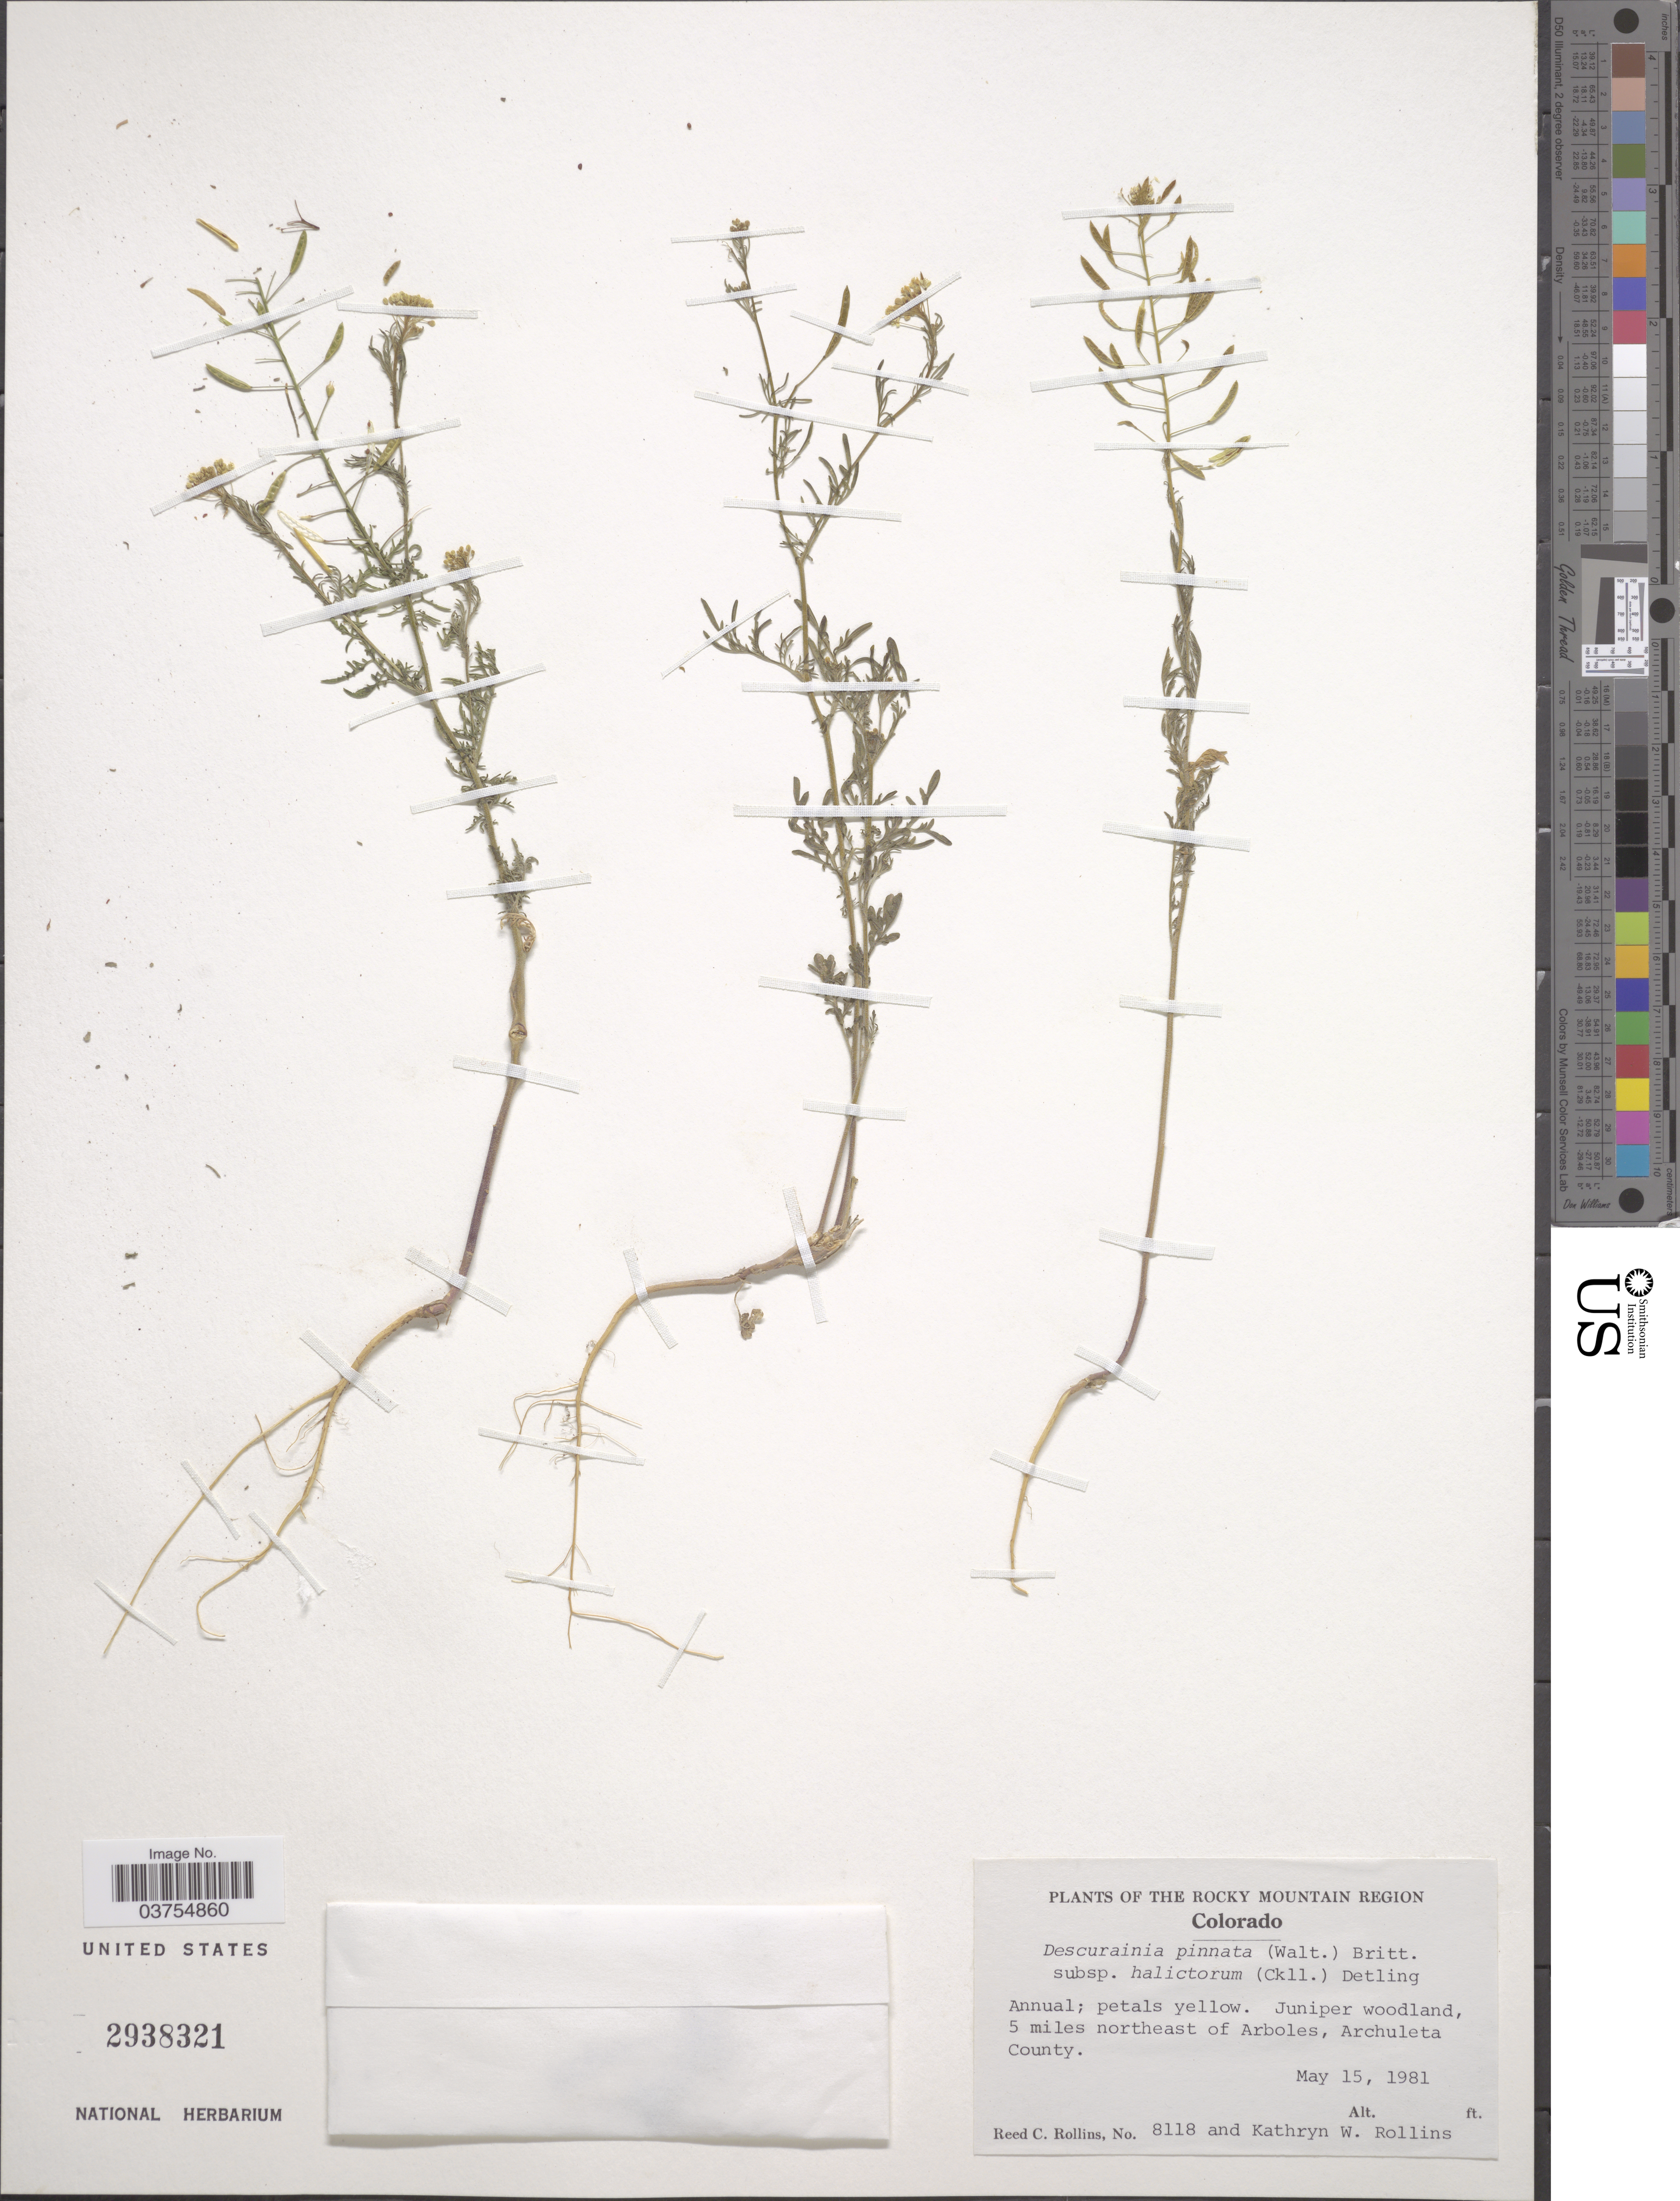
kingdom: Plantae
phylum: Tracheophyta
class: Magnoliopsida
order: Brassicales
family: Brassicaceae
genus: Descurainia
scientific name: Descurainia pinnata subsp. halictorum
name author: (Cockerell) Detling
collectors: R. C. Rollins & K. W. Rollins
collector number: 8118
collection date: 1981-05-15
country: United States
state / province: Colorado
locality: The Rocky Mountain Region. 5 miles northeast of Arboles, Archuleta County.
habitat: juniper woodland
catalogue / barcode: US 2938321